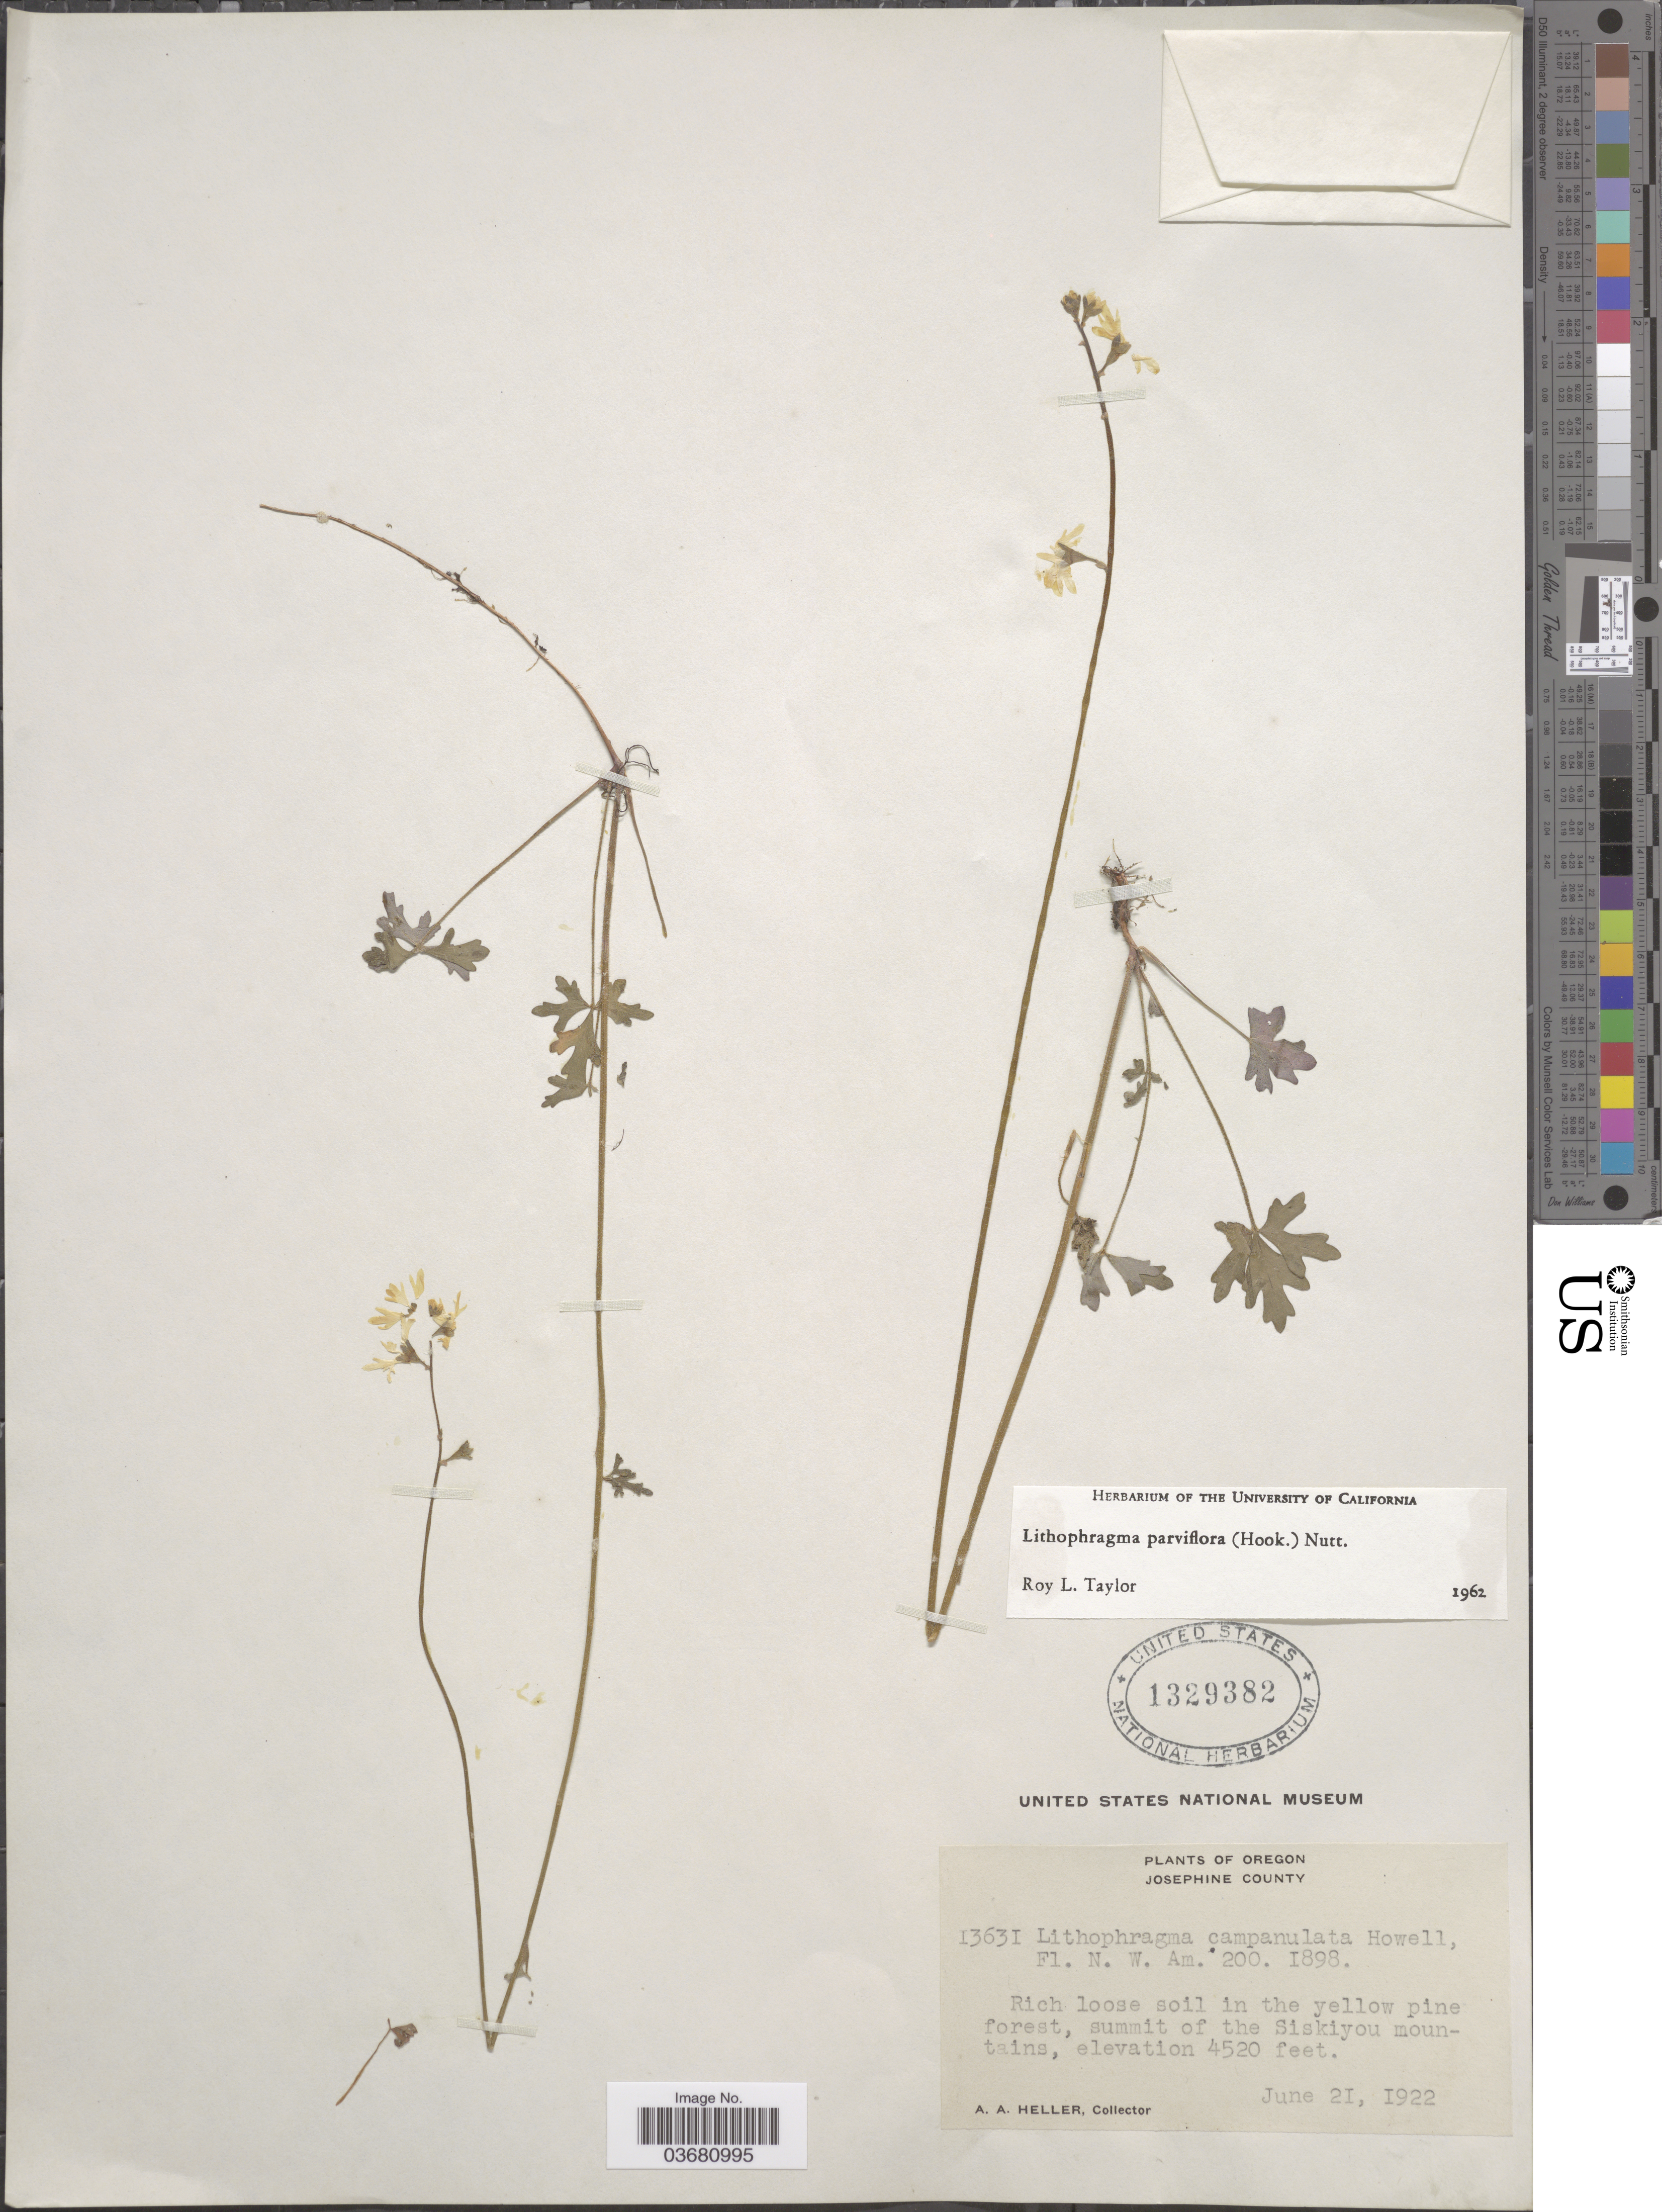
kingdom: Plantae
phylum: Tracheophyta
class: Magnoliopsida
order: Saxifragales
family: Saxifragaceae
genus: Lithophragma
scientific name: Lithophragma parviflorum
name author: (Hook.) Nutt.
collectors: A. A. Heller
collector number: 13631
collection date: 1922-06-21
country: United States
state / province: Oregon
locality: Josephine County. Rich loose soil in the yellow pine forest, summit of the Siskiyou mountains.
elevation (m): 1378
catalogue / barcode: US 1329382